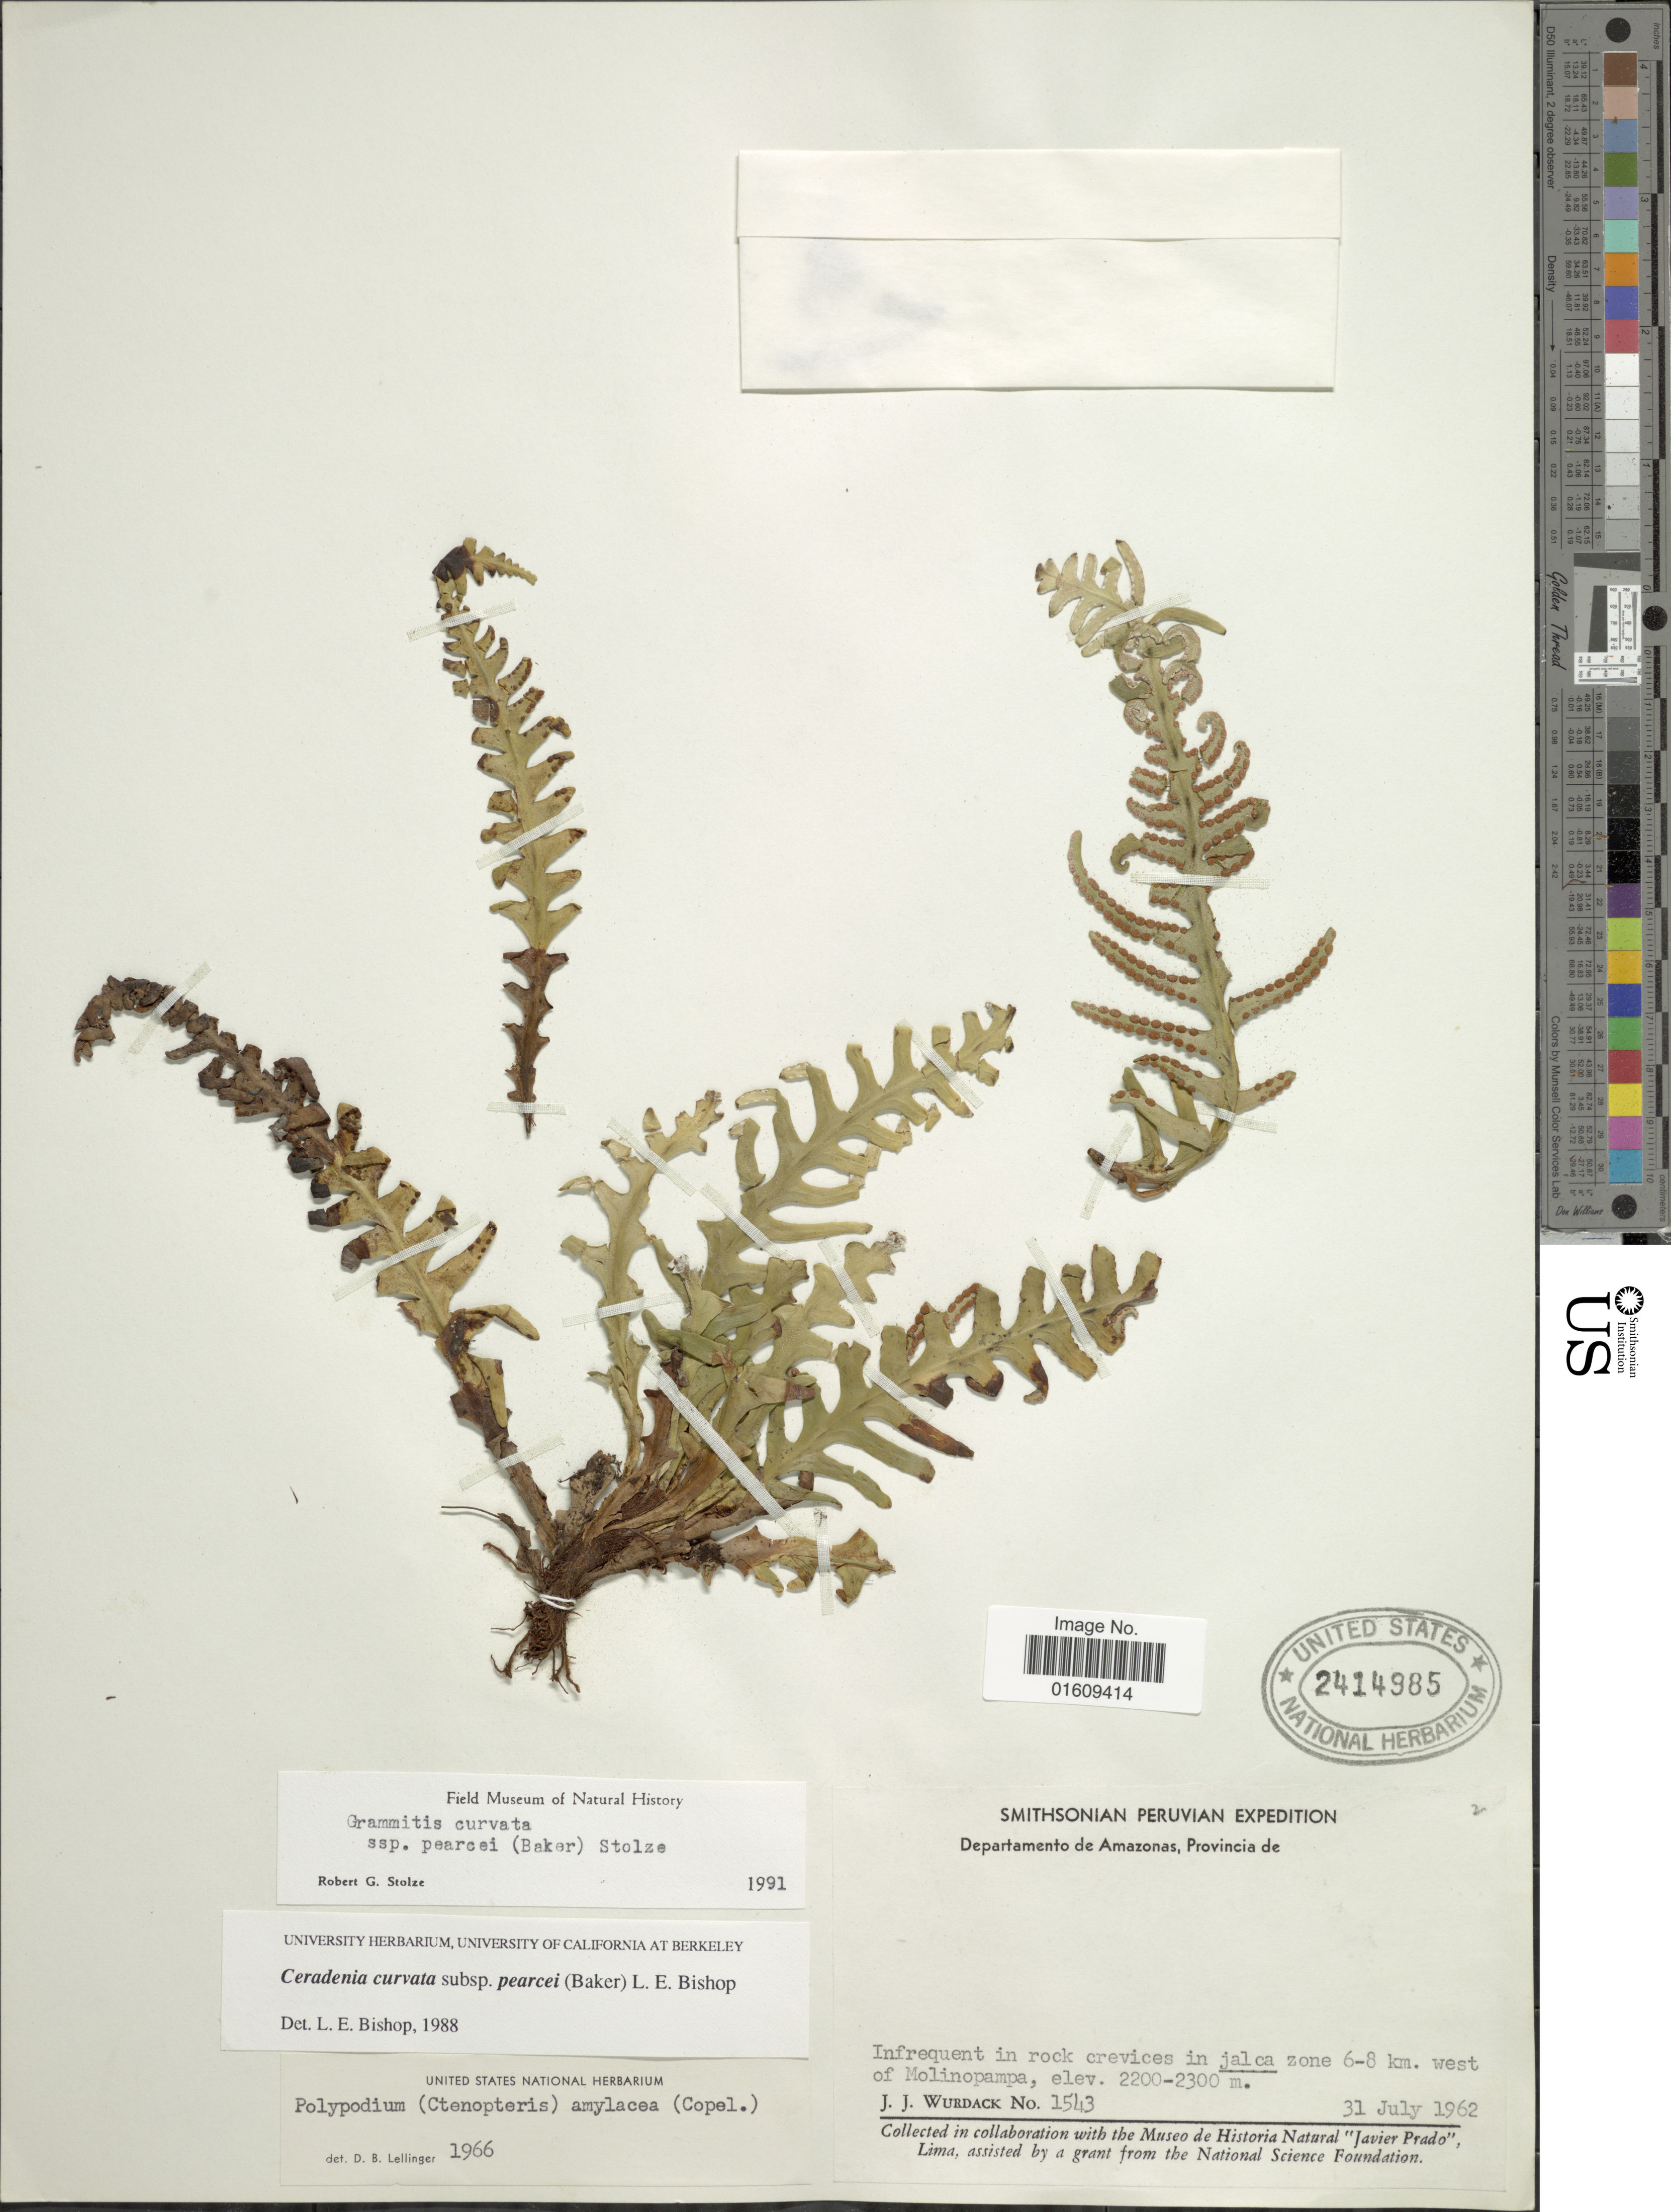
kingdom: Plantae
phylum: Tracheophyta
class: Polypodiopsida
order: Polypodiales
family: Polypodiaceae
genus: Ceradenia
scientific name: Ceradenia curvata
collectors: J. J. Wurdack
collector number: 1543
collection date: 1962-07-31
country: Peru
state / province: Amazonas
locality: Departamento de Amazonas, Provincia de, in Jalca zone 6-8 km. west of Molinopampa.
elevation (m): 2200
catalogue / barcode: US 2414985